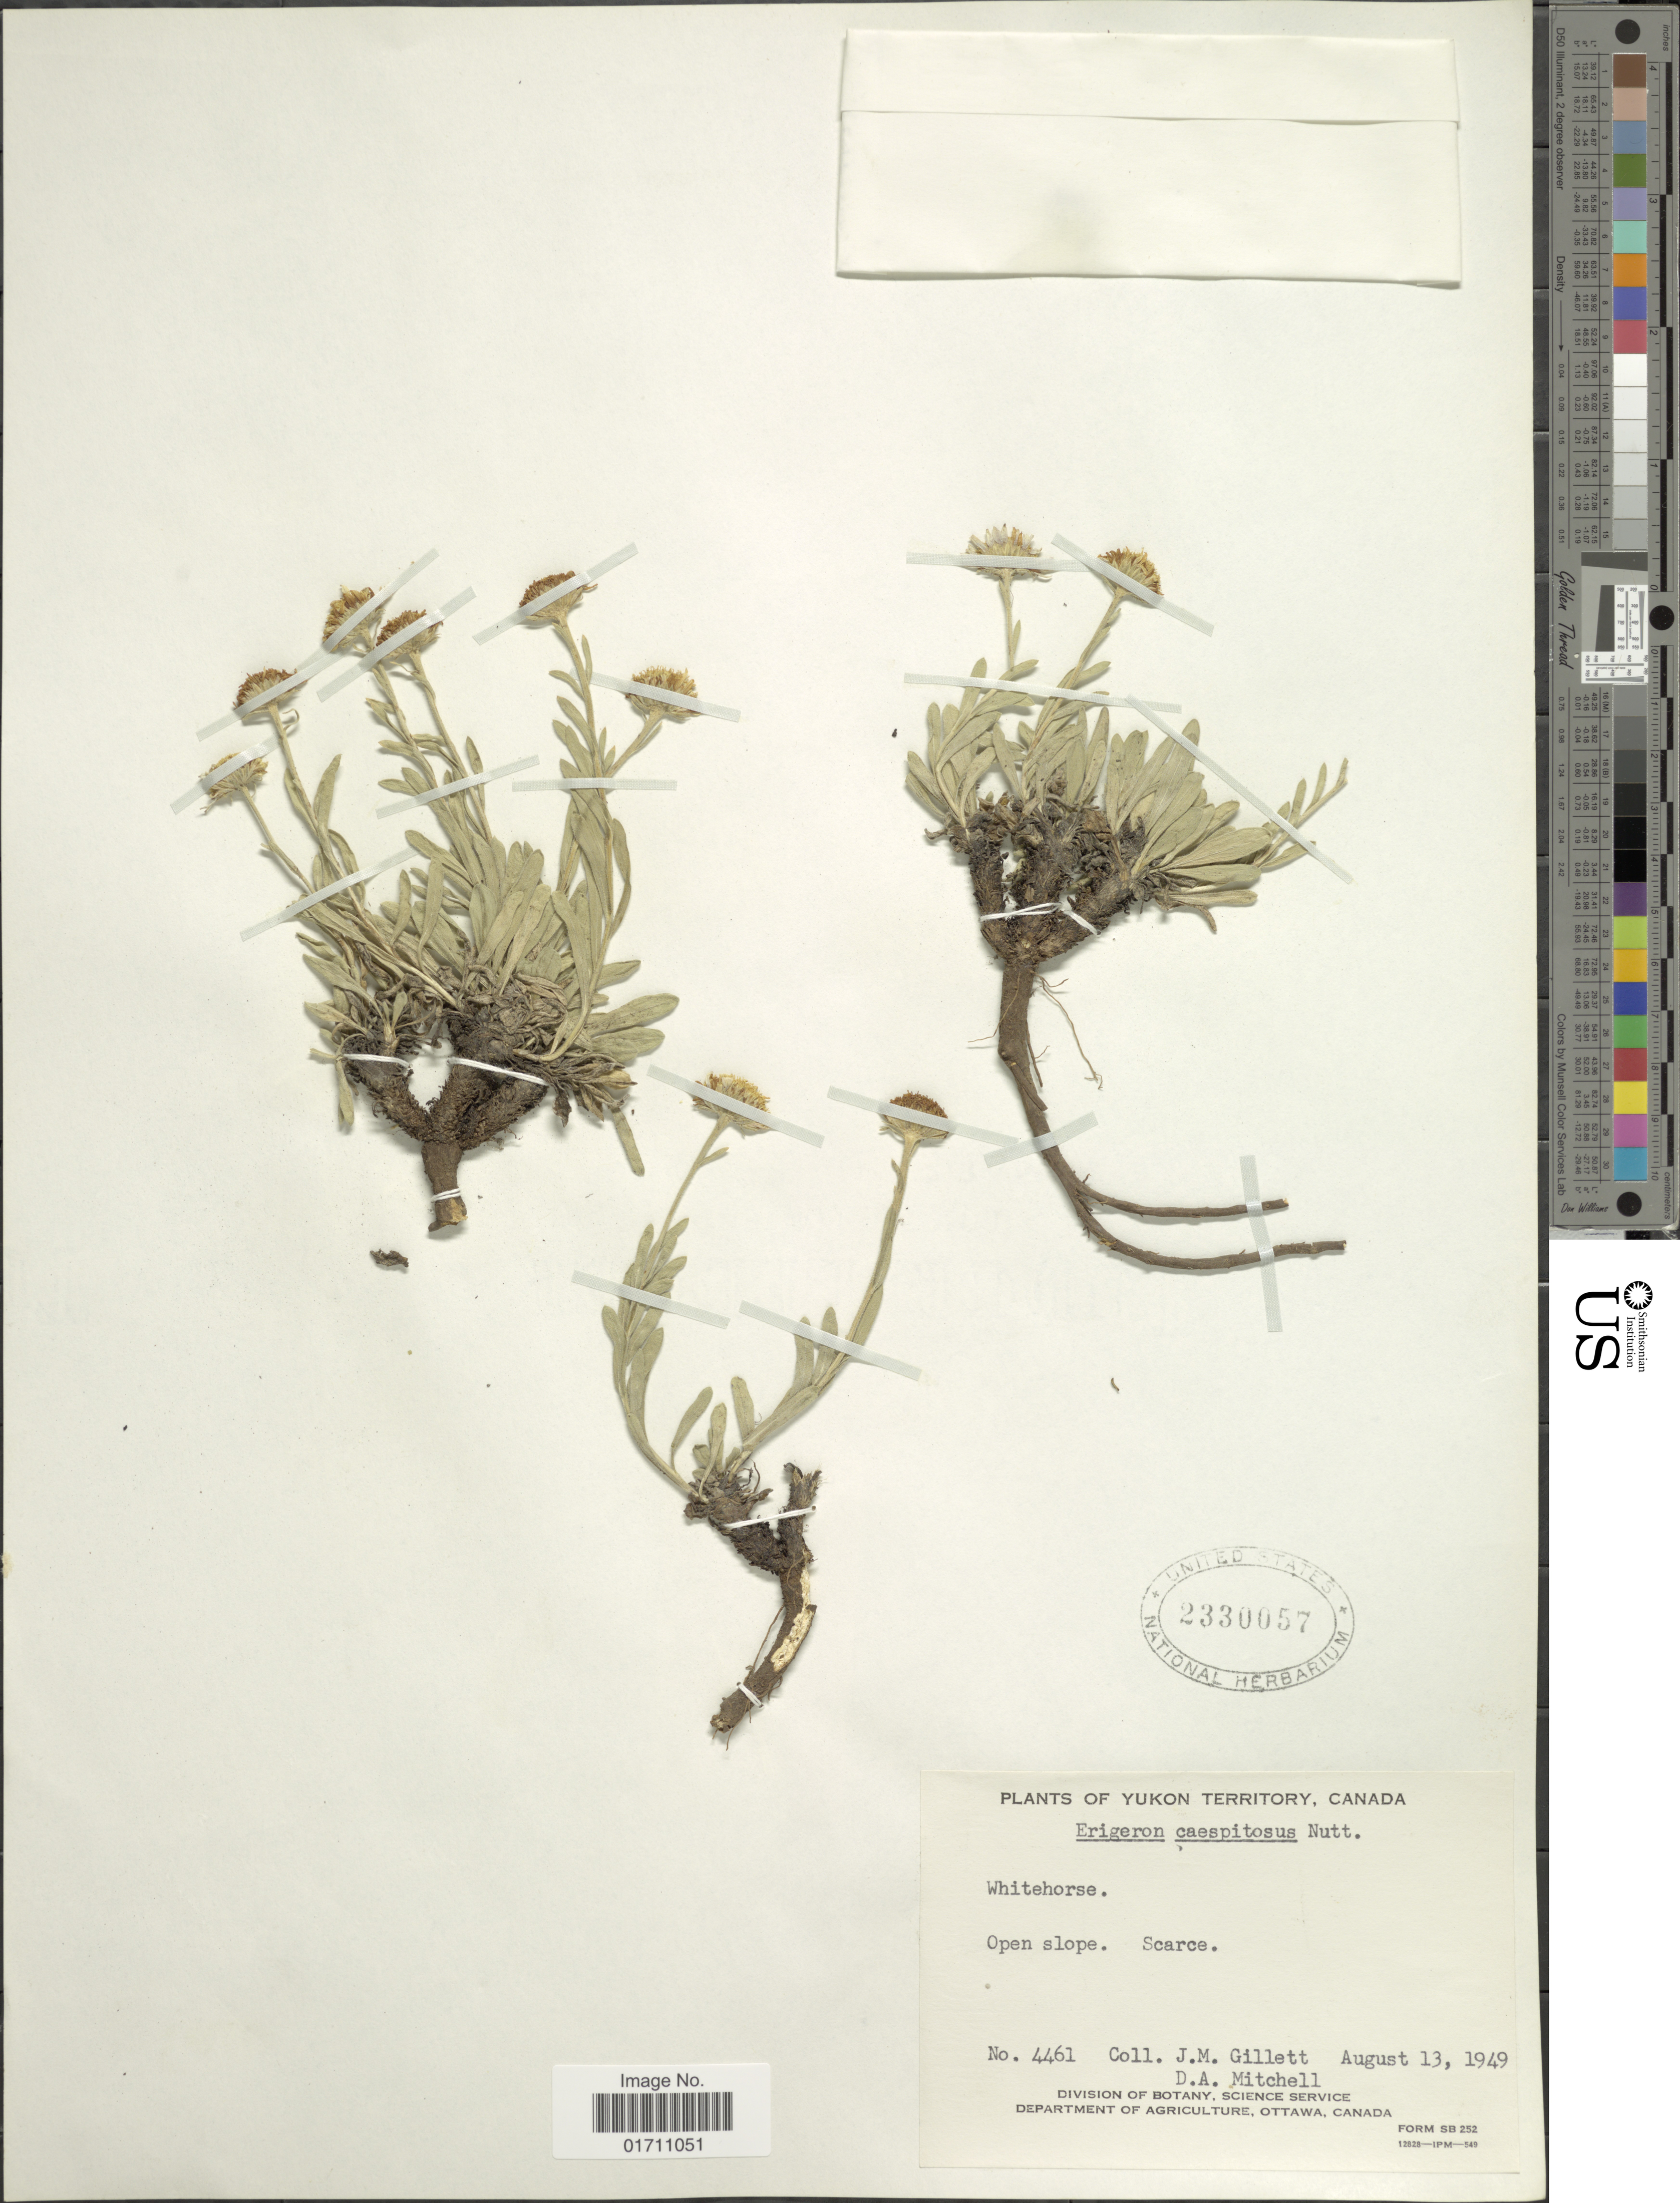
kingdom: Plantae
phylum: Tracheophyta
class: Magnoliopsida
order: Asterales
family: Asteraceae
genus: Erigeron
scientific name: Erigeron caespitosus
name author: Nutt.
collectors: J. M. Gillett & D. Mitchell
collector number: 4461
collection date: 1949-08-13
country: Canada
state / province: Yukon Territory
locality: Whitehorse, Open slope, Scarce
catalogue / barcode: US 233057